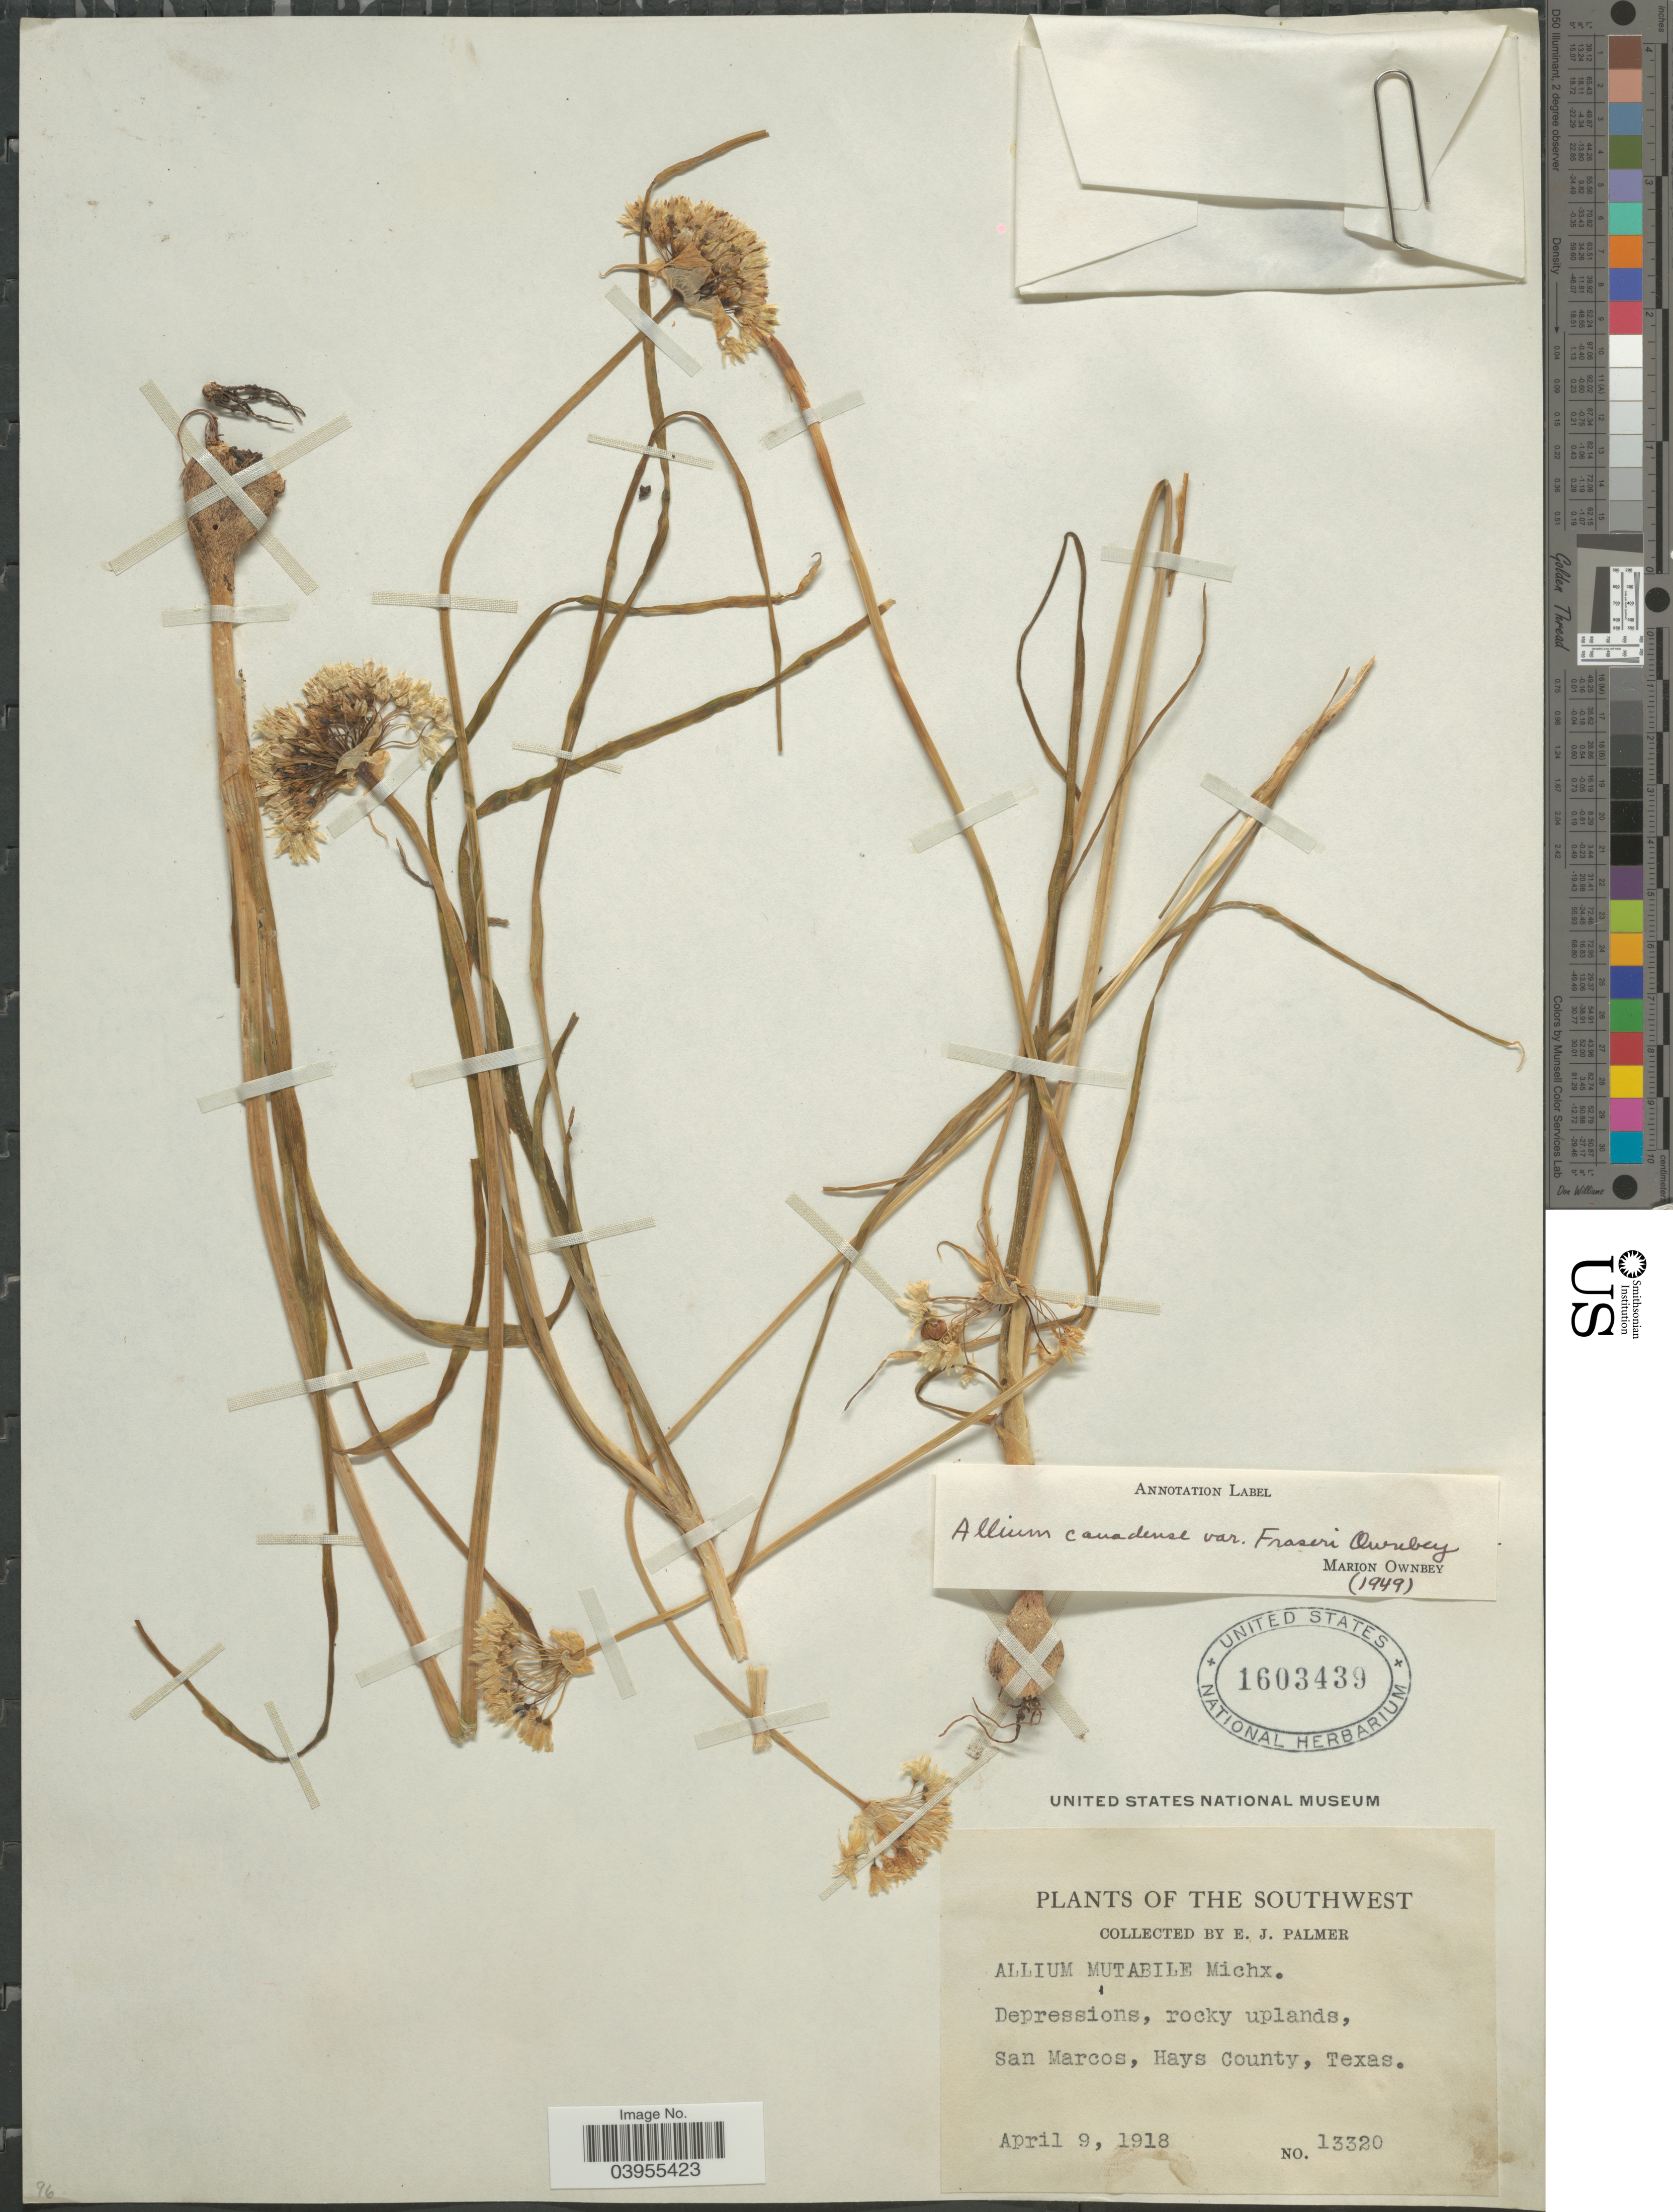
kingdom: Plantae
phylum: Tracheophyta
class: Liliopsida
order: Asparagales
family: Amaryllidaceae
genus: Allium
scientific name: Allium canadense var. fraseri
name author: Ownbey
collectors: E. J. Palmer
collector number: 13320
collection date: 1918-04-09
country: United States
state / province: Texas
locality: Southwest. San Marcos, Hays County.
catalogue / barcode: US 1603439